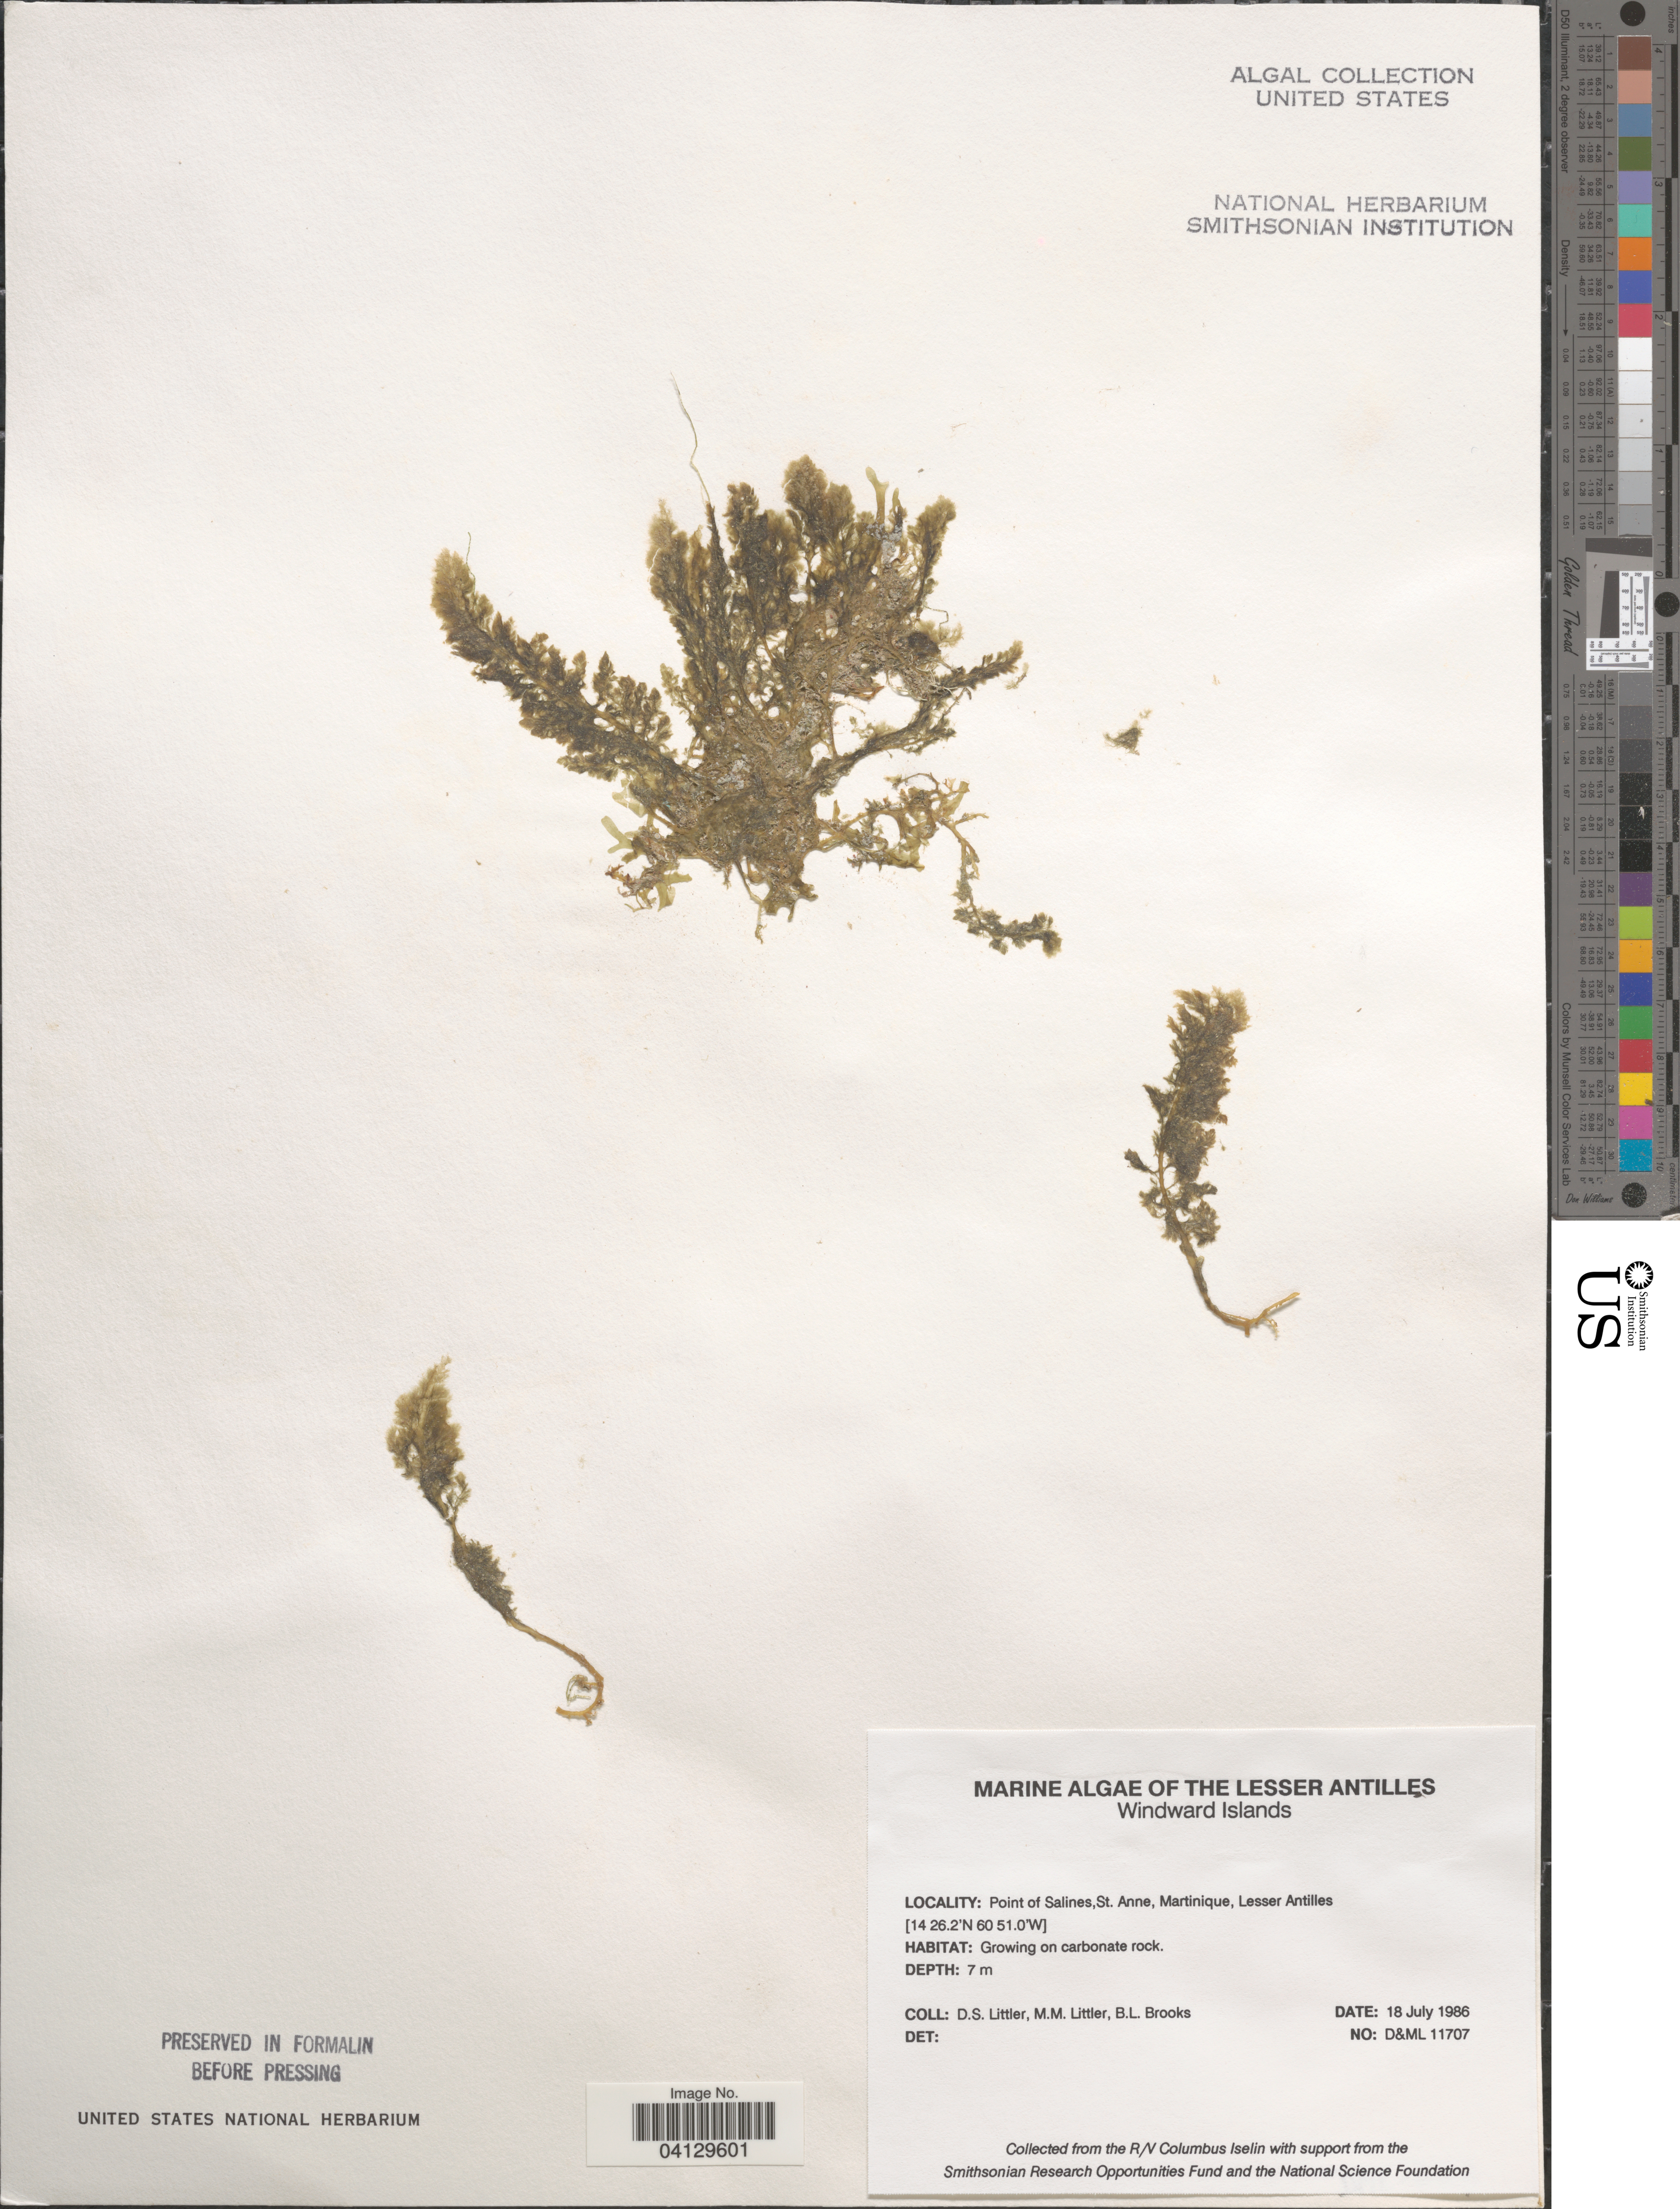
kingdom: Plantae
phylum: Rhodophyta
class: Florideophyceae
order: Corallinales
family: Corallinaceae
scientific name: Crustose Coralline Algae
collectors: D. S. Littler & B. Brooks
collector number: D&ML11707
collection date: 1986-07-18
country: Martinique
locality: The Lesser Antilles. Windward Islands. Point of Salines,St. Anne.